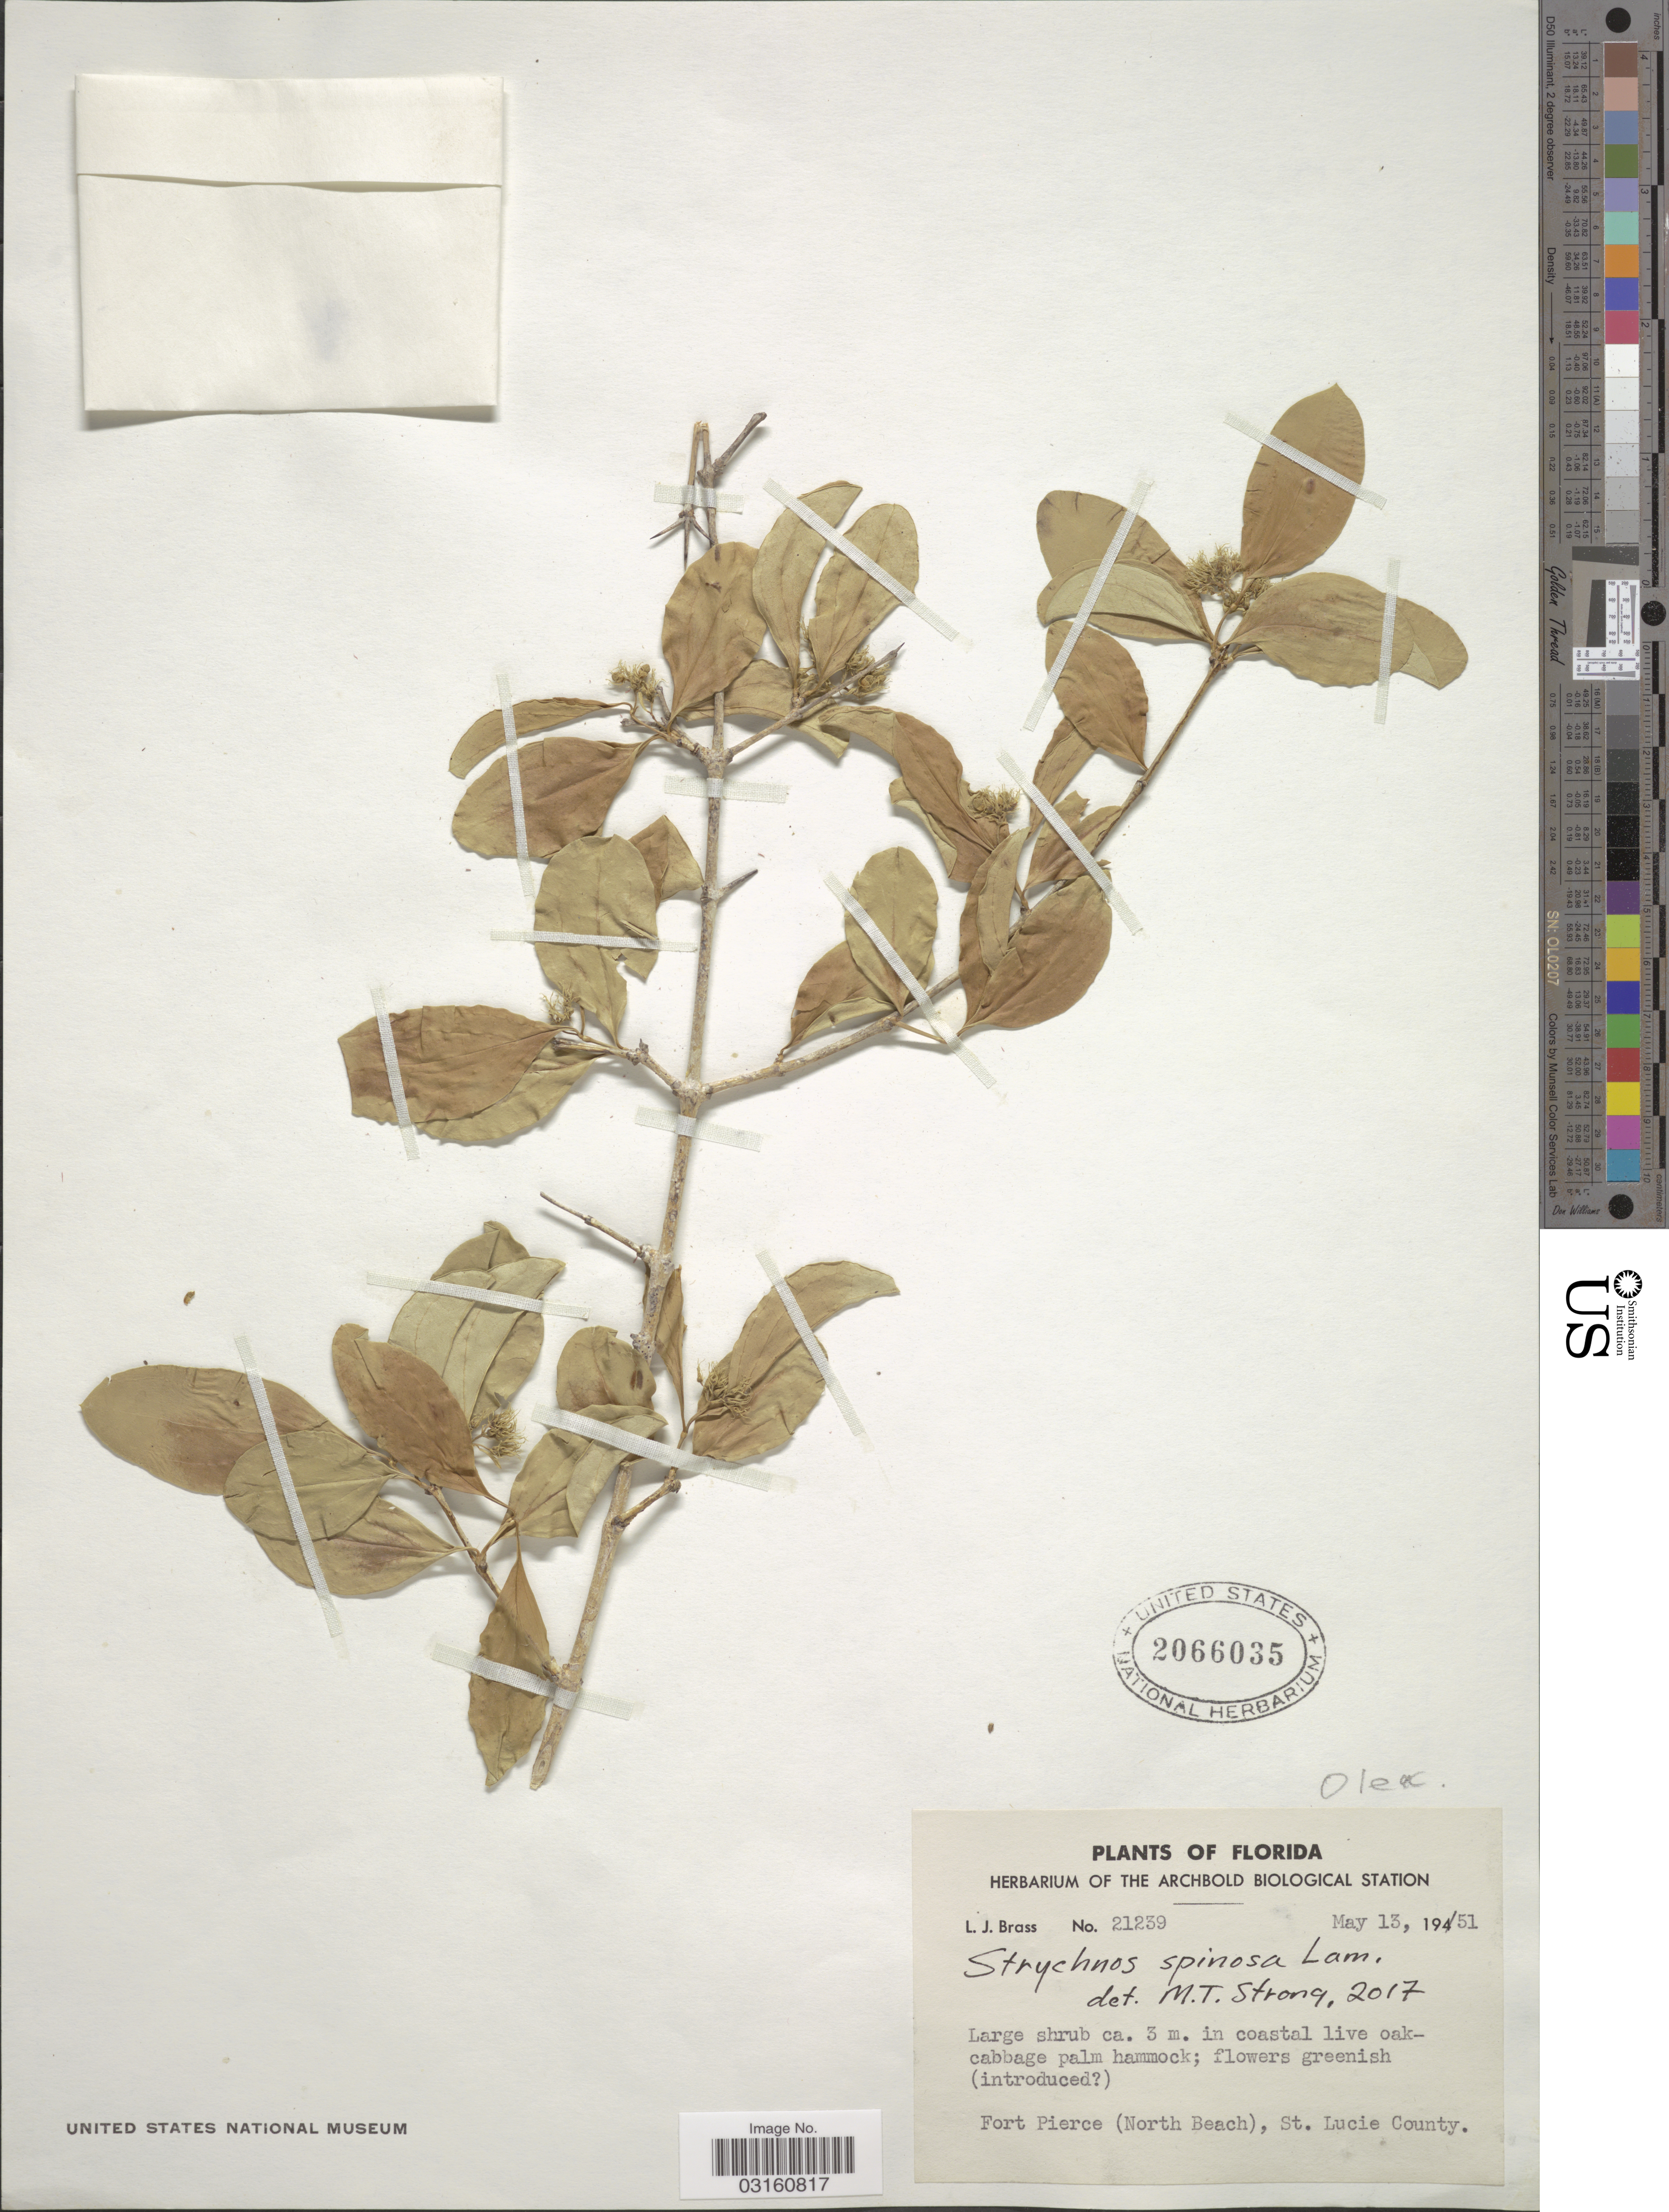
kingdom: Plantae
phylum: Tracheophyta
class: Magnoliopsida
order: Gentianales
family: Loganiaceae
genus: Strychnos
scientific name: Strychnos spinosa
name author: Lam.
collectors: L. J. Brass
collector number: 21239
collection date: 1951-05-13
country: United States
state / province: Florida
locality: Fort Pierce (North Beach), St. Lucie County.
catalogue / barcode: US 2066035